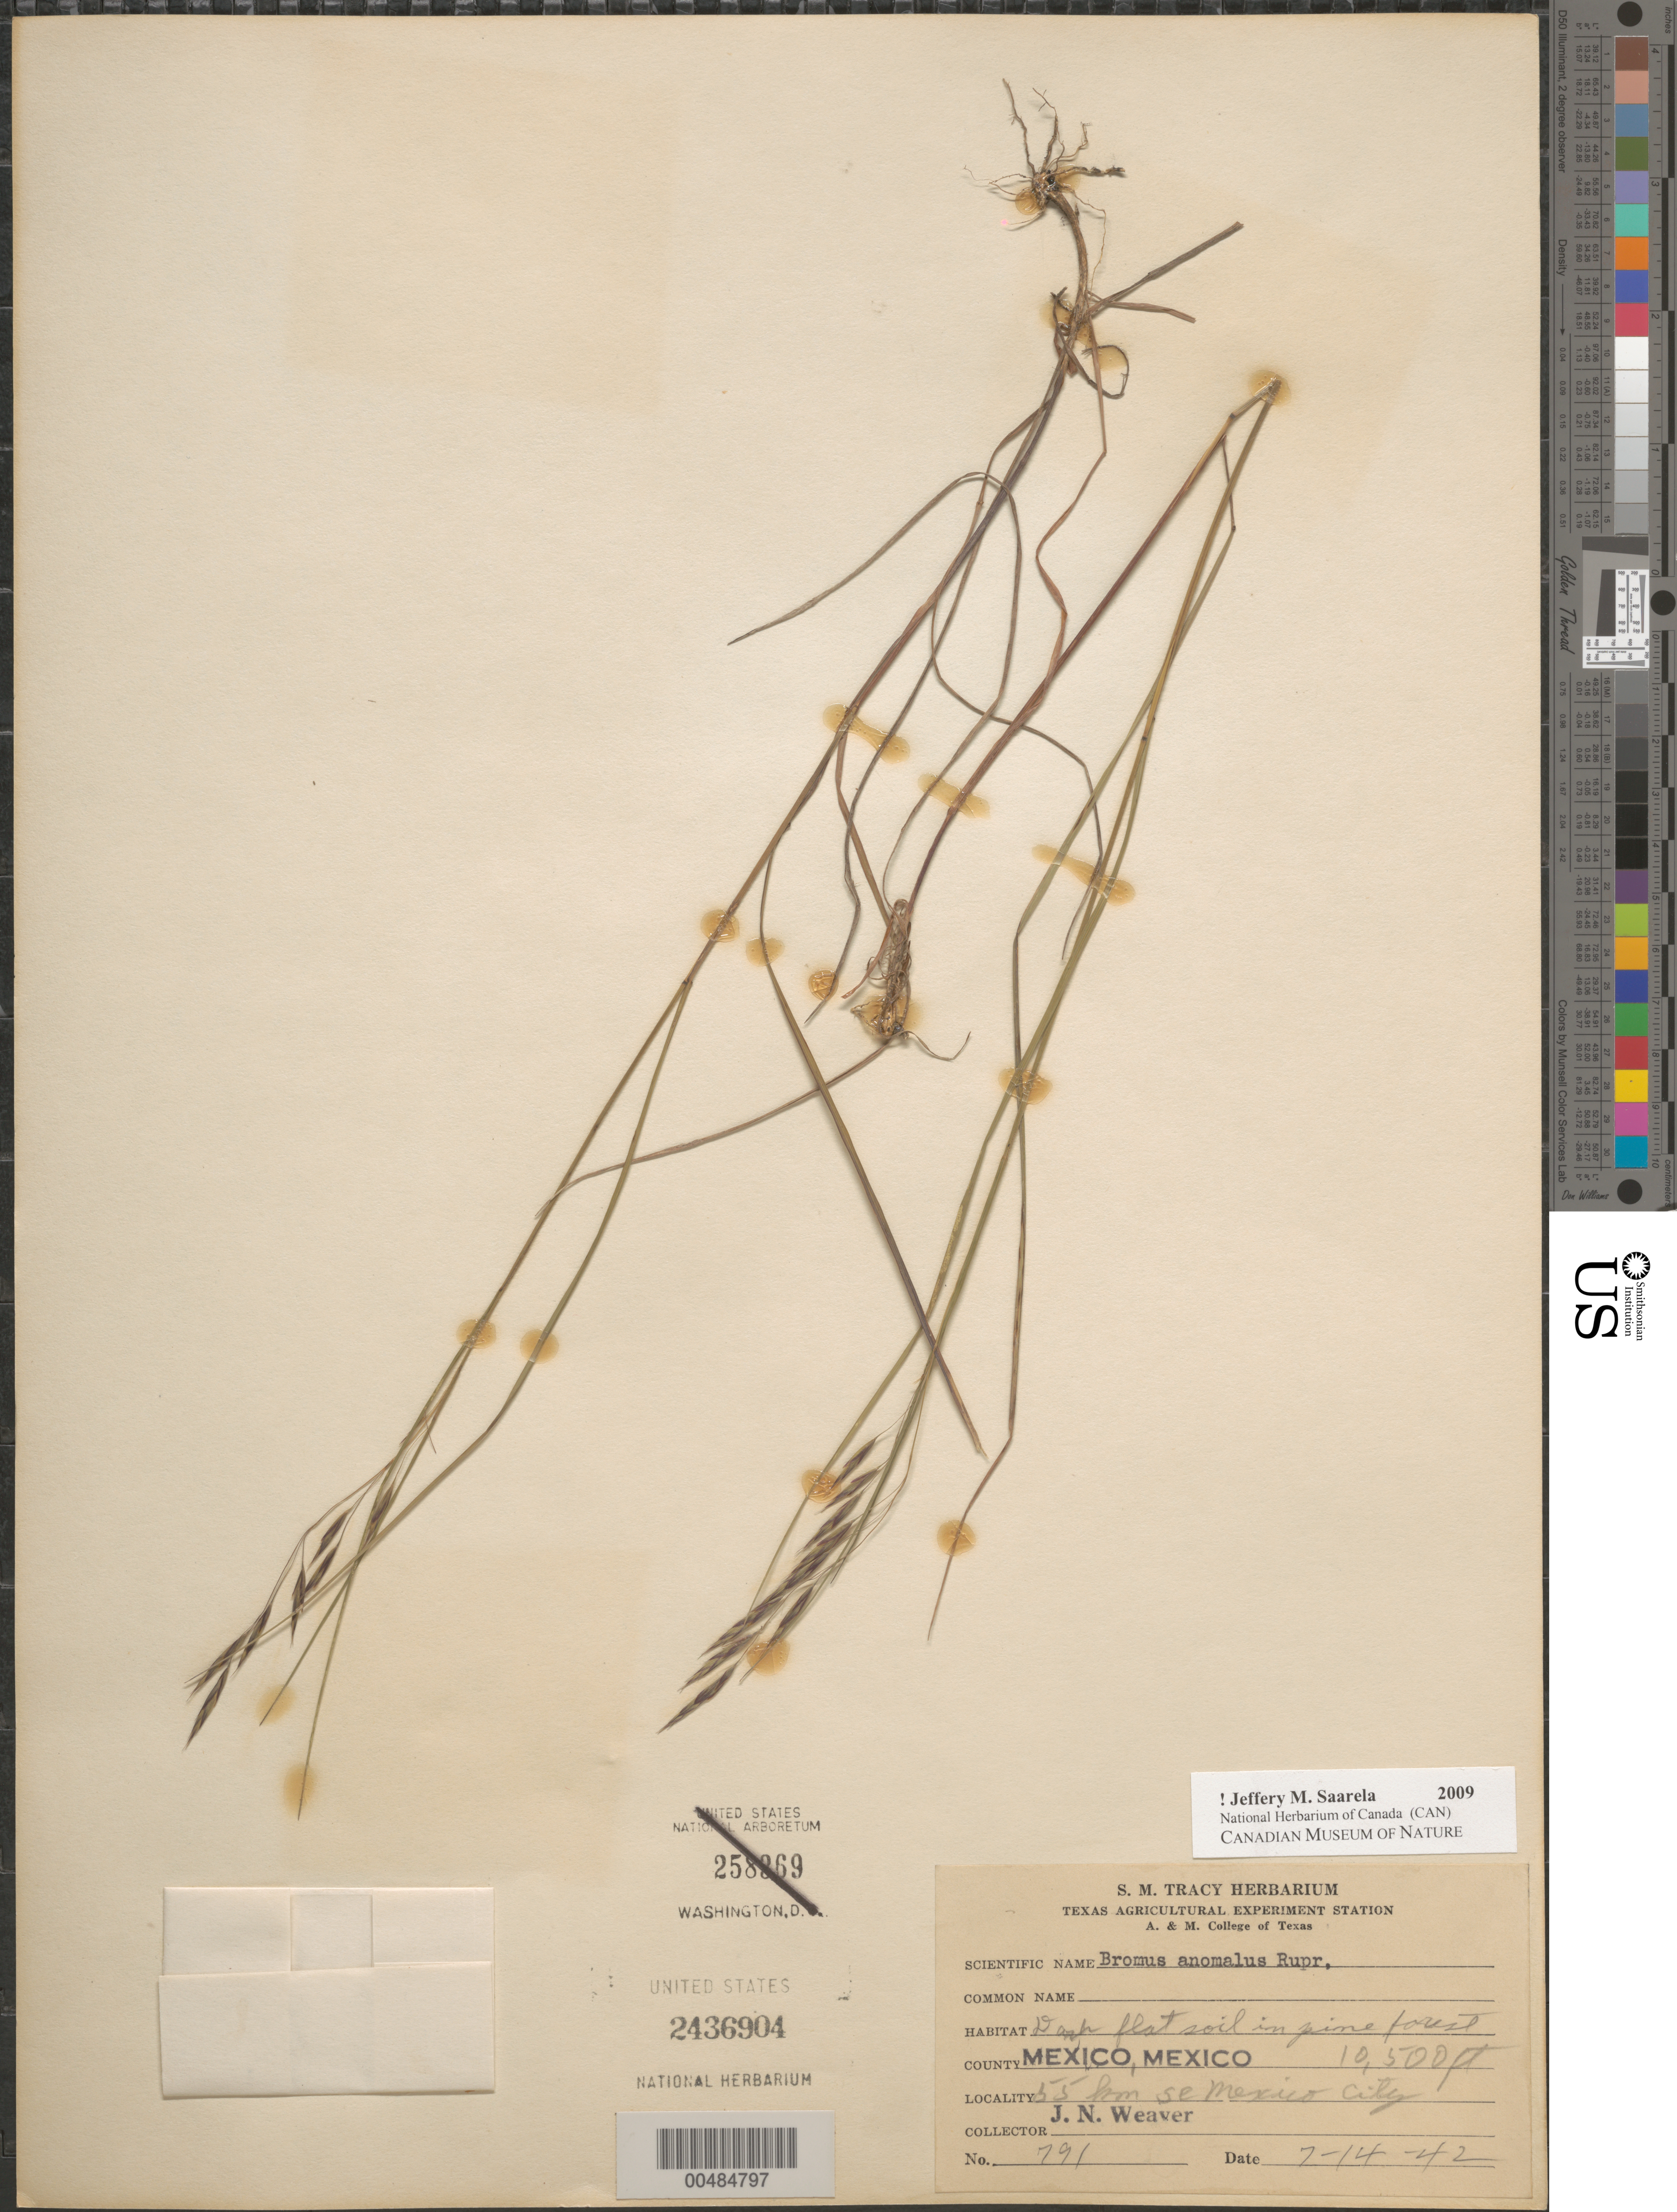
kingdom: Plantae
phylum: Tracheophyta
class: Liliopsida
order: Poales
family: Poaceae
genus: Bromus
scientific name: Bromus anomalus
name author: Rupr. ex E. Fourn.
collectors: J. N. Weaver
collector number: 791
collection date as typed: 14 Jul 1942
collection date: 1942-07-14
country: Mexico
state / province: México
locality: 55 km SE of Mexico City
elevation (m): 3200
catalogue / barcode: US 2436904